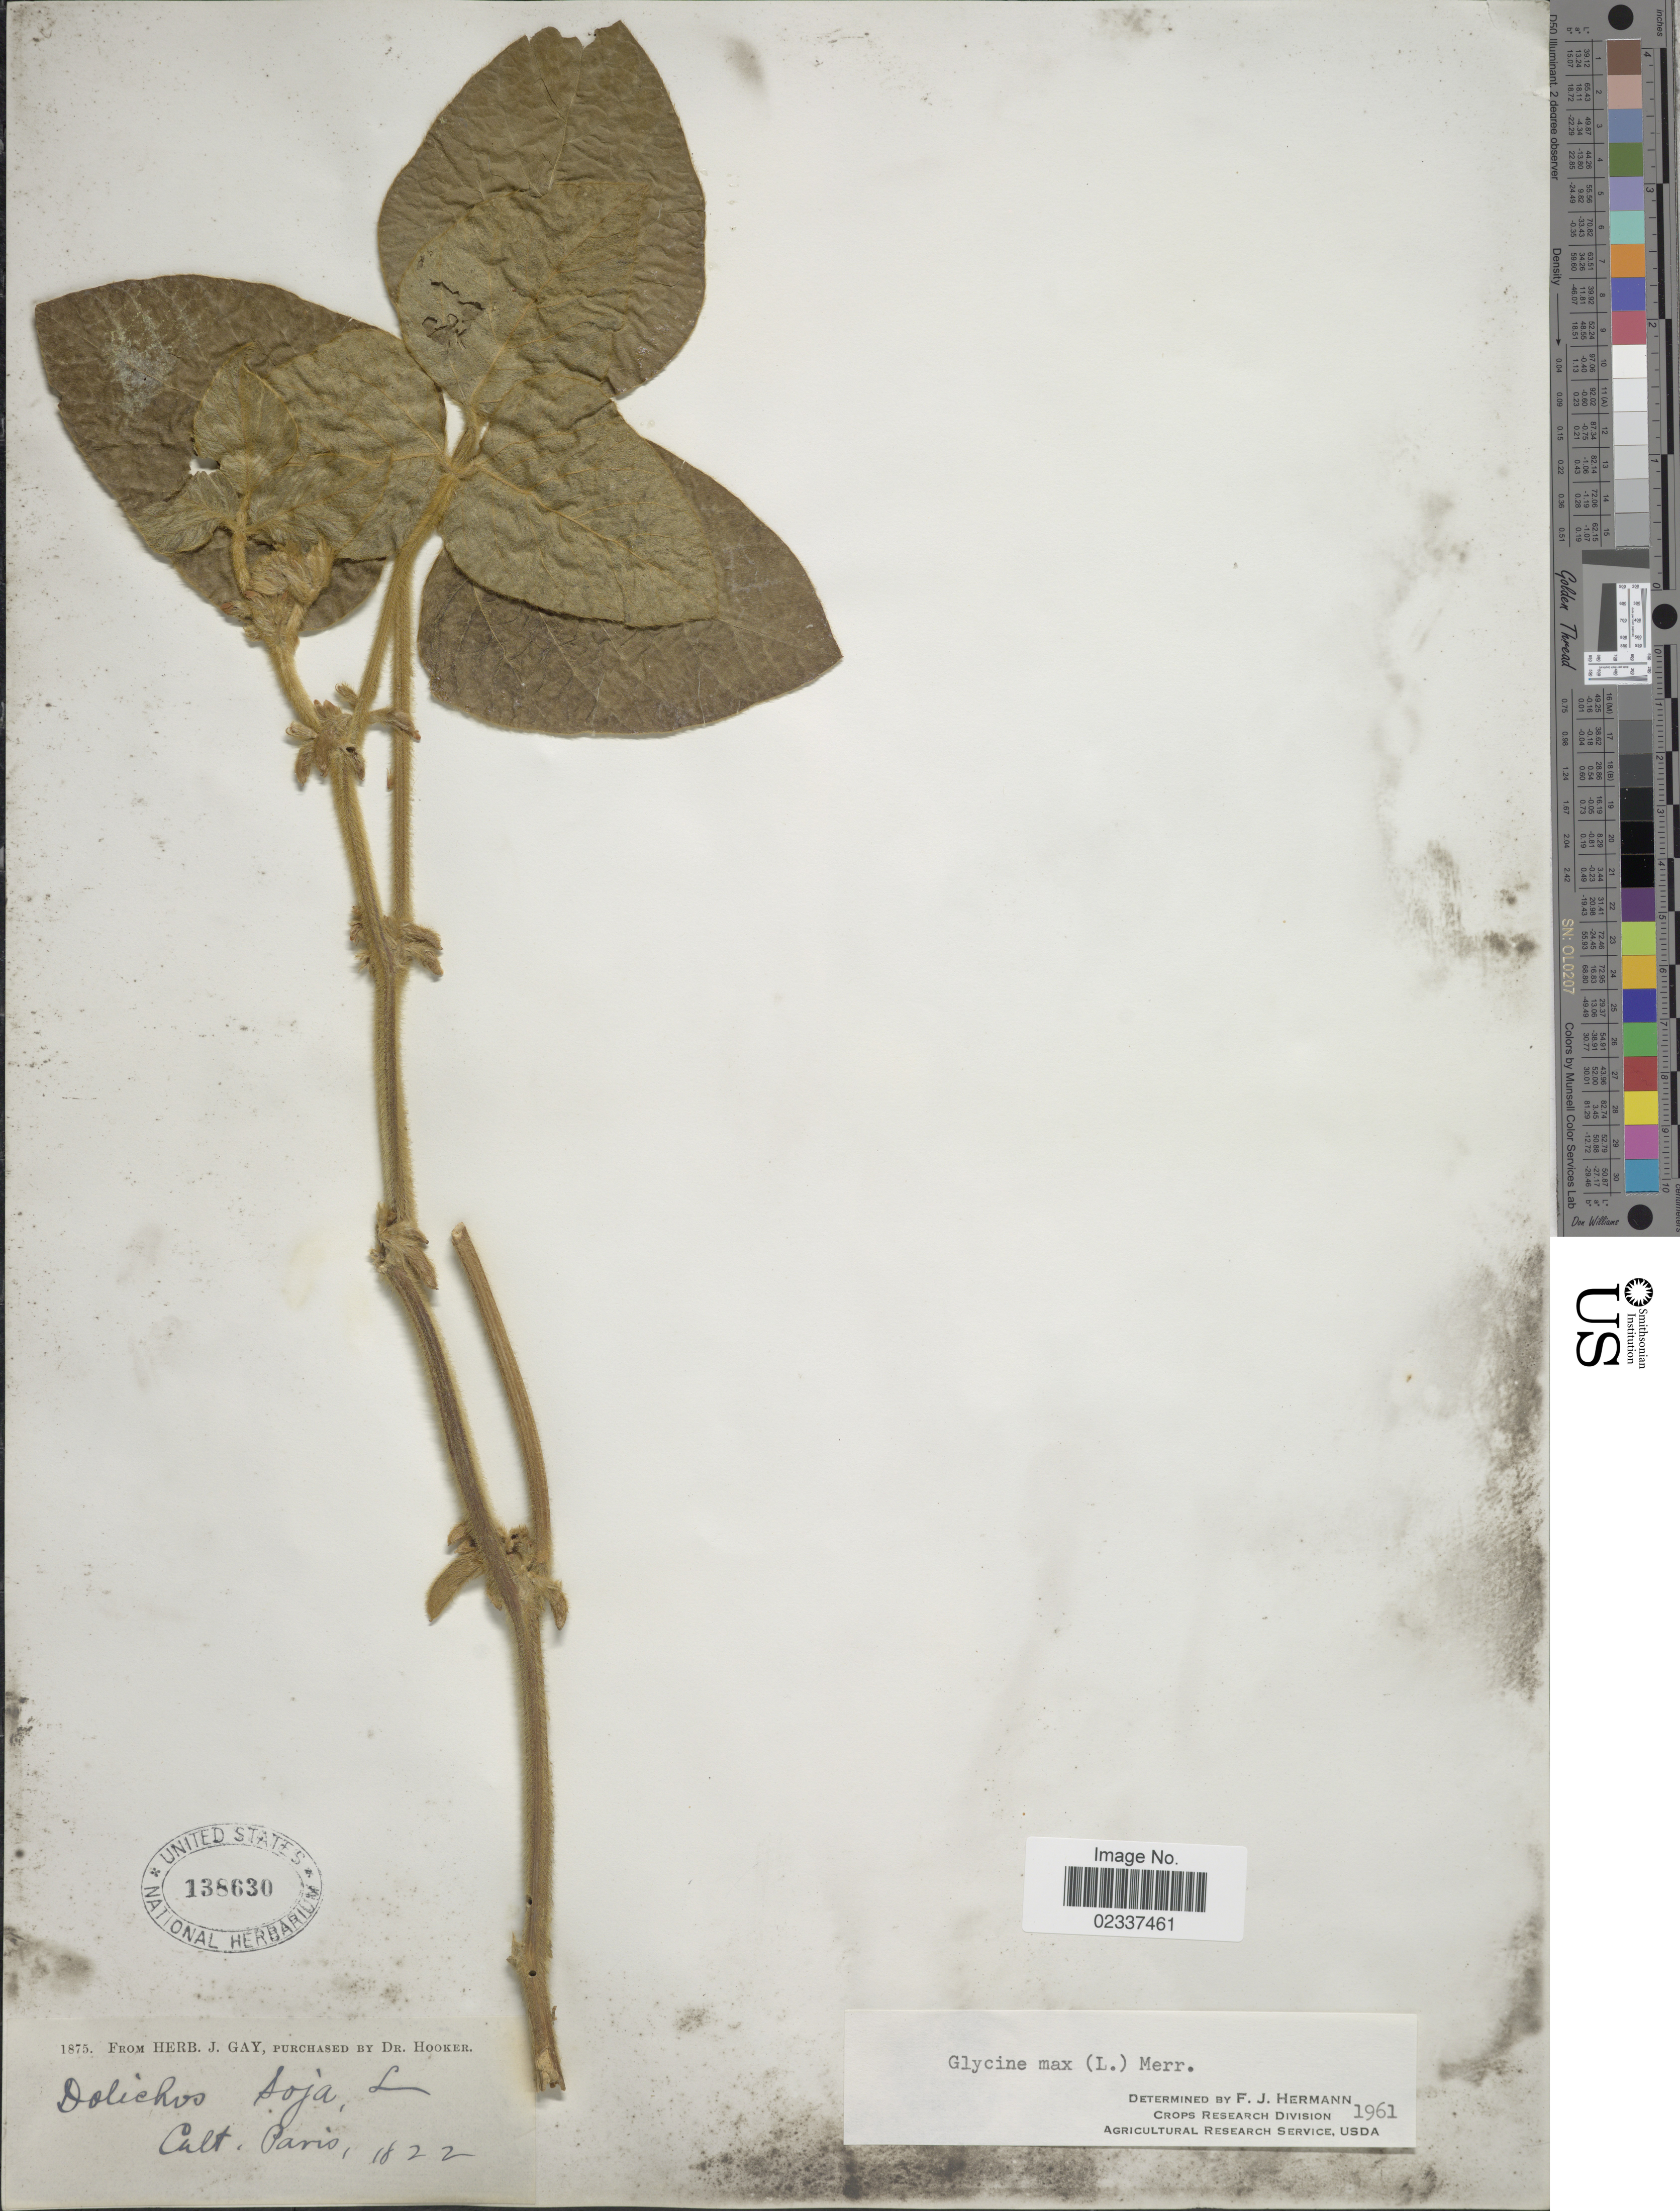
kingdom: Plantae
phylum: Tracheophyta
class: Magnoliopsida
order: Fabales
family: Fabaceae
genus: Glycine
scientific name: Glycine sp.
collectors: ex herb. J. Gay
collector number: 1875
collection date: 1822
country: France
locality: Cult. Paris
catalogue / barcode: US 138630